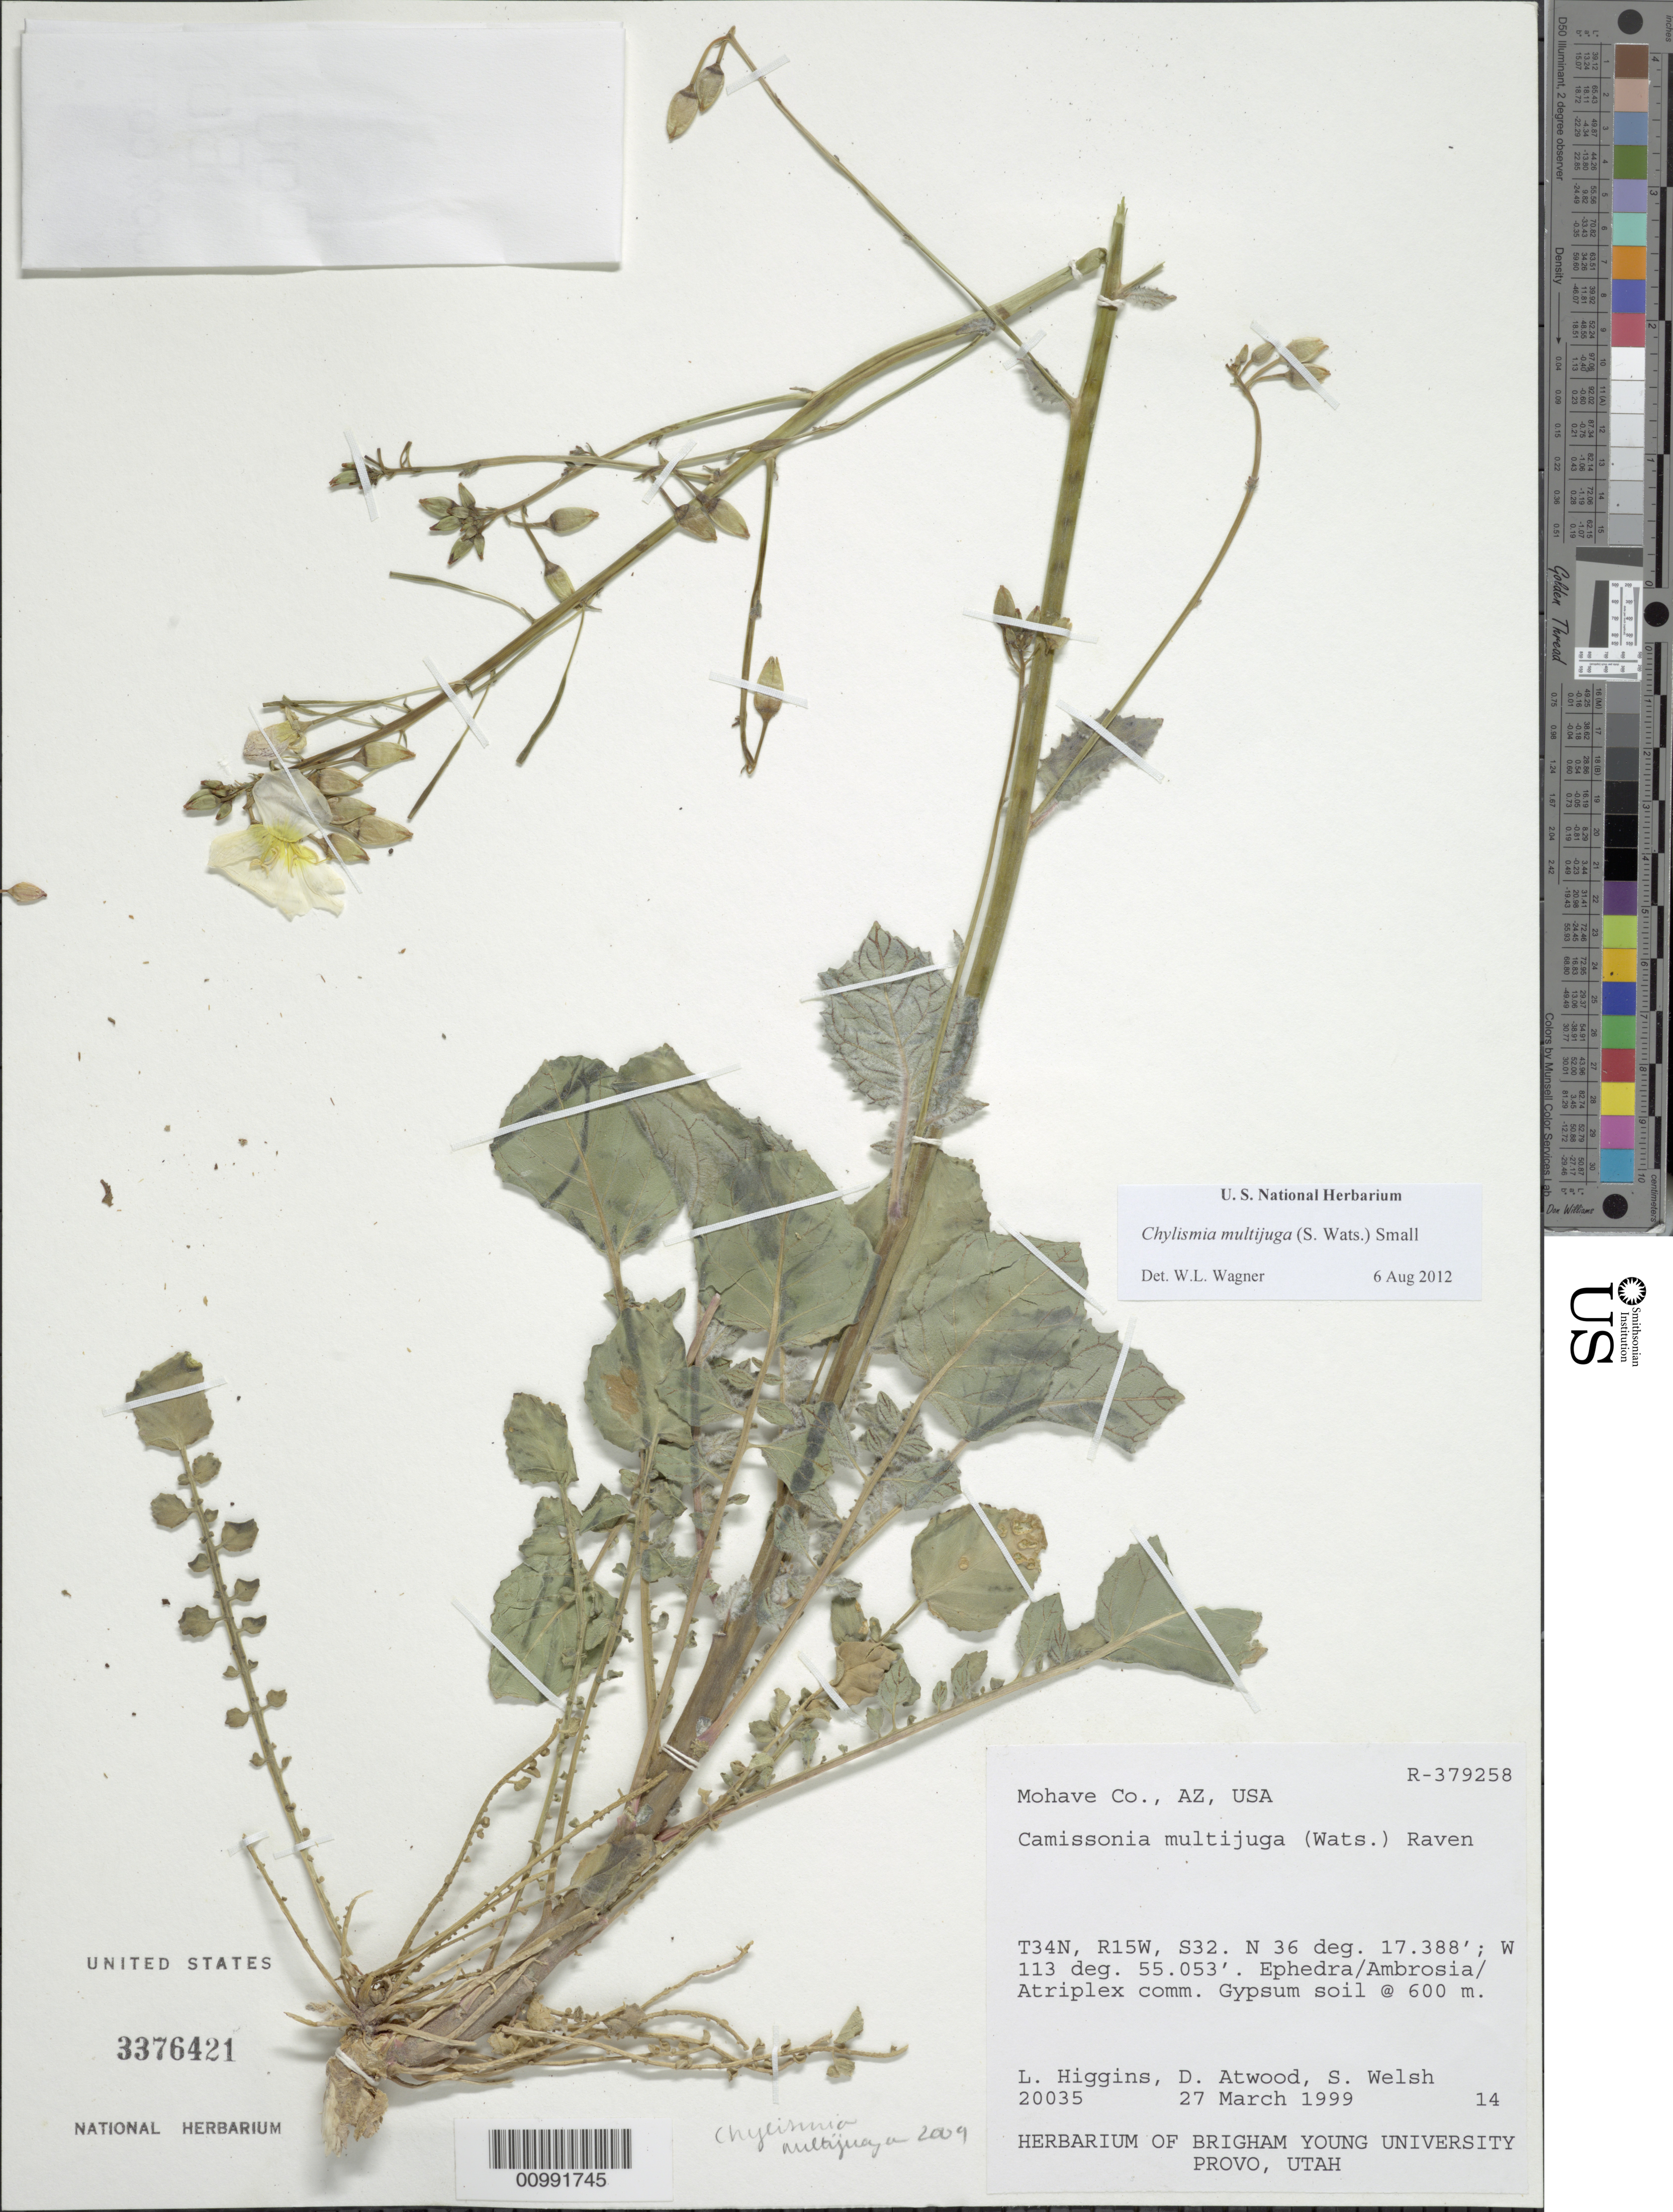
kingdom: Plantae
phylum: Tracheophyta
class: Magnoliopsida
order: Myrtales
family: Onagraceae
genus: Chylismia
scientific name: Chylismia multijuga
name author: (S. Watson) Small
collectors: L. Higgins & D. Atwood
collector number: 20035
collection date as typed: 27 Mar 1999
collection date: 1999-03-27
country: United States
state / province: Arizona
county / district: Mohave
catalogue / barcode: US 3376421